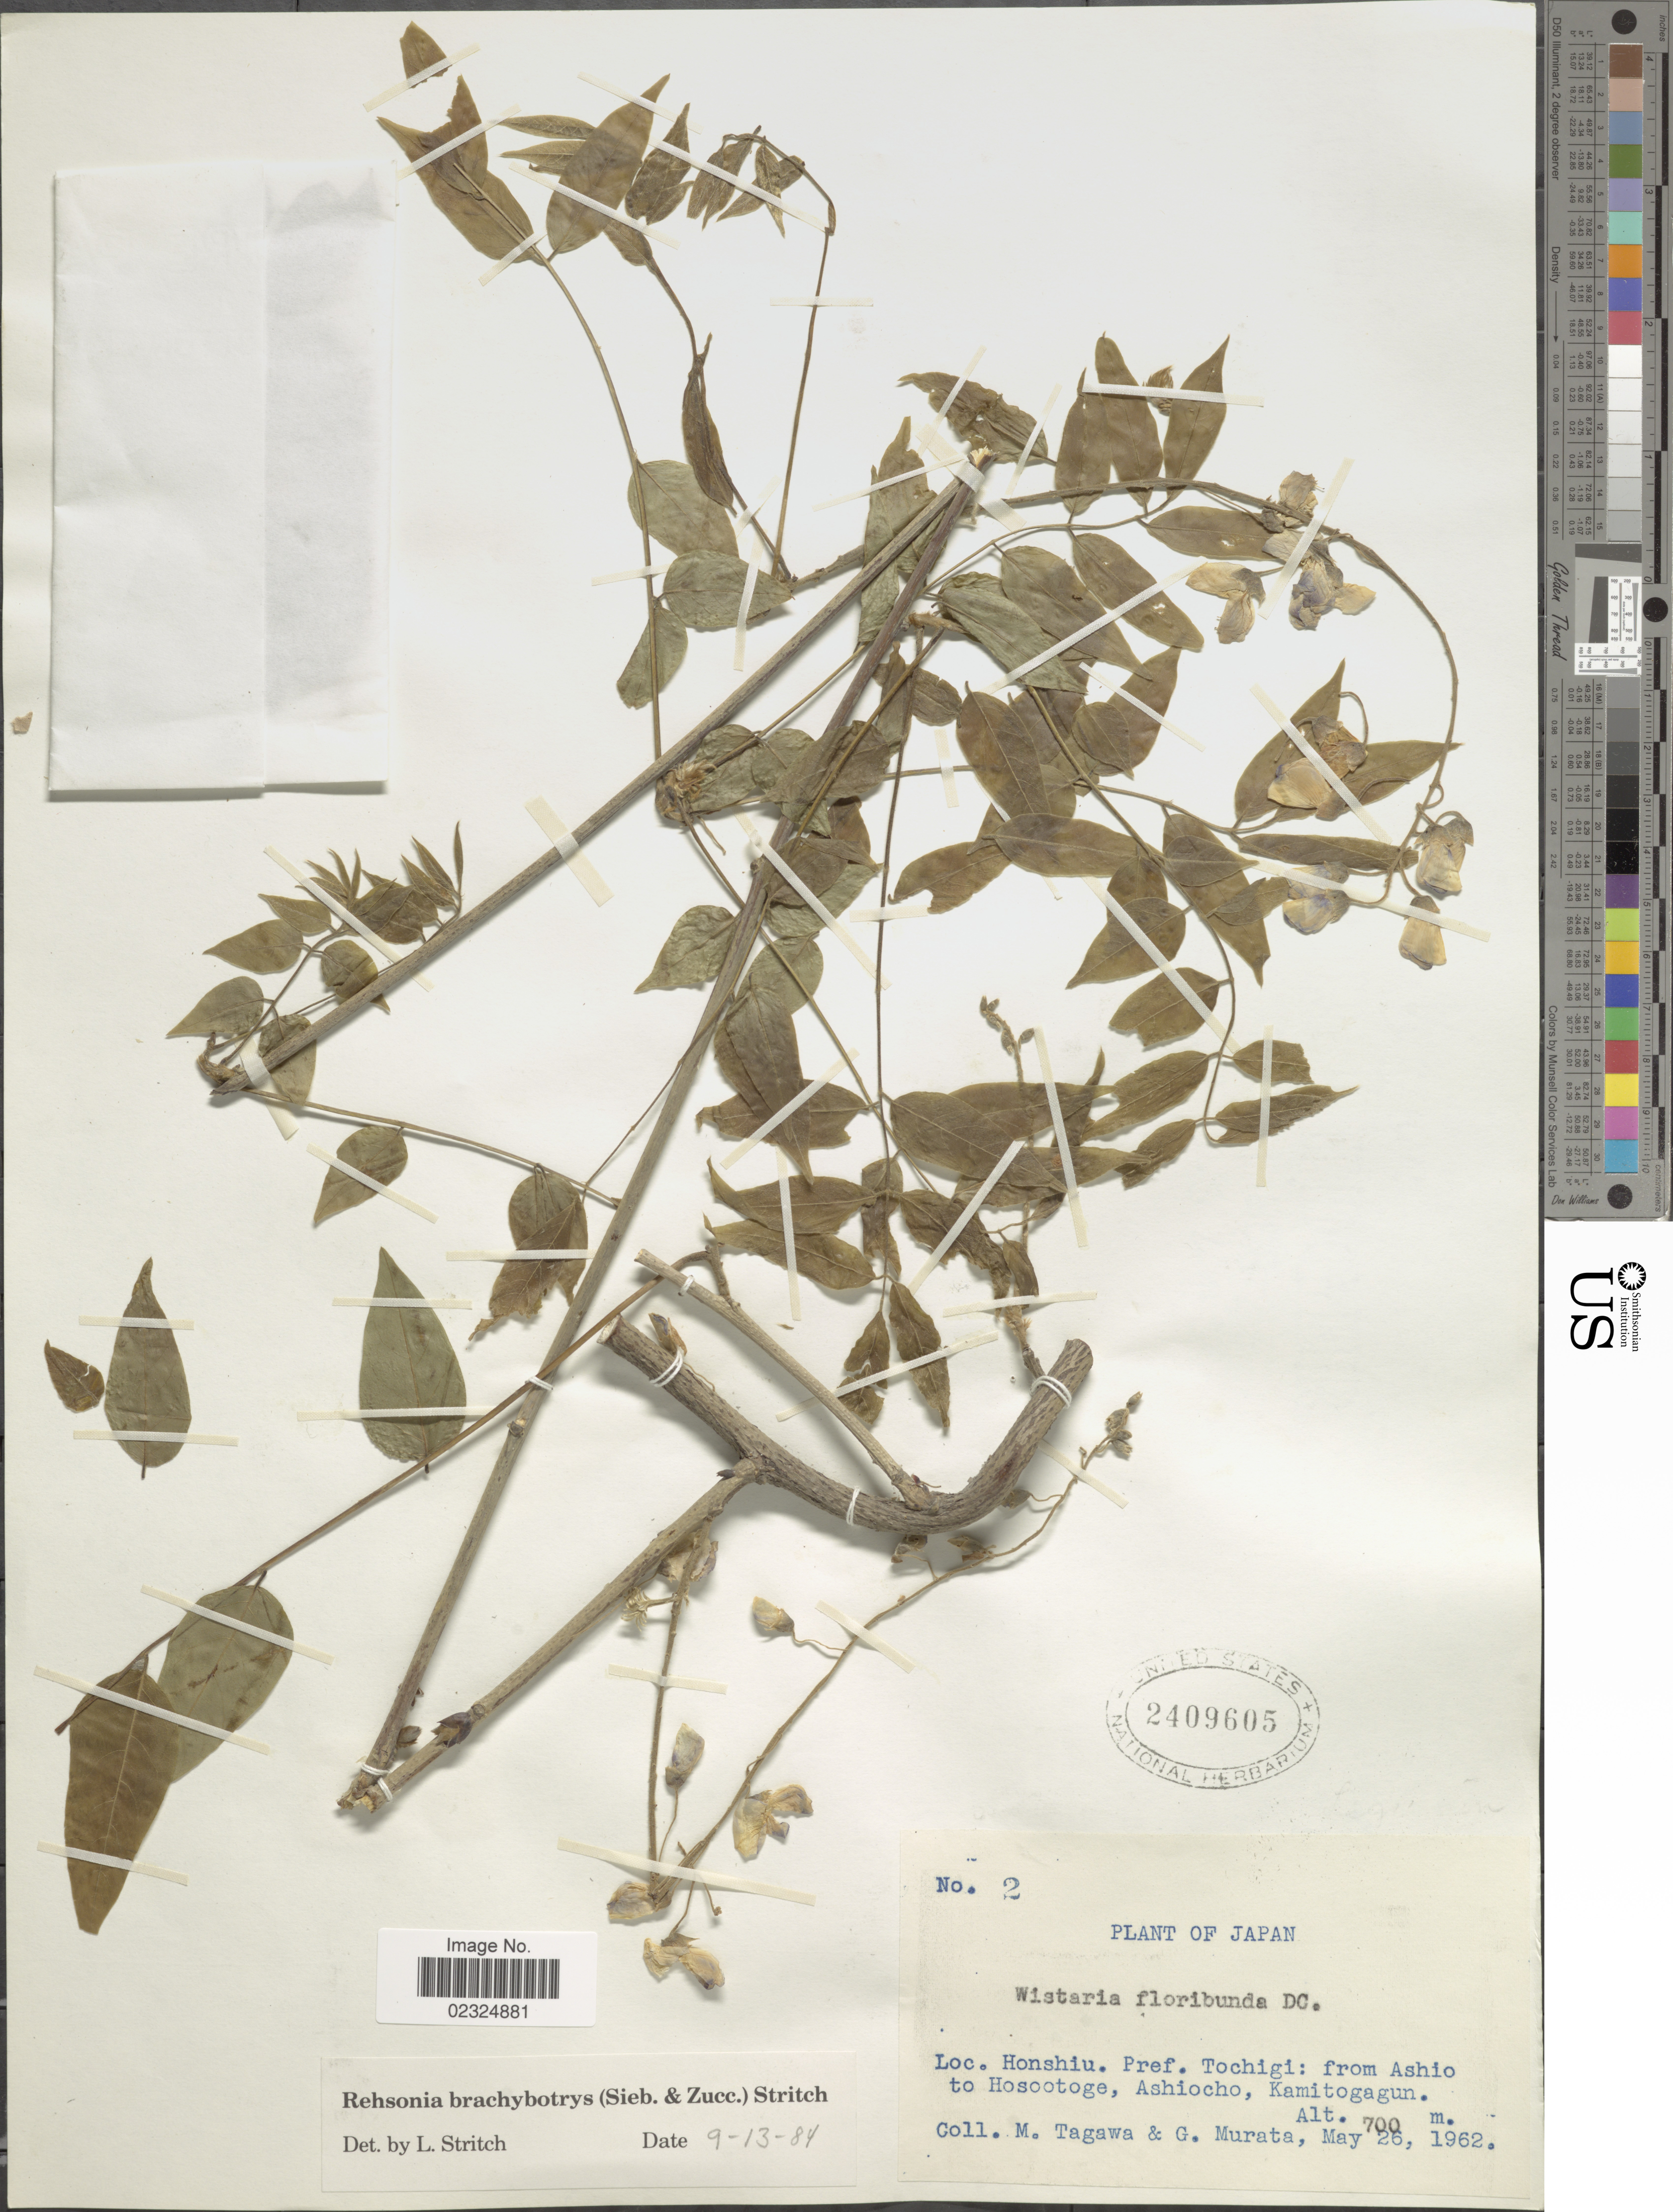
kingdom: Plantae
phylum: Tracheophyta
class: Magnoliopsida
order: Fabales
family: Fabaceae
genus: Wisteria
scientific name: Wisteria brachybotrys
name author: Siebold & Zucc.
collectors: M. Kitagawa & G. Murata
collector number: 2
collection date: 1962-05-26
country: Japan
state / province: Totigi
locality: Honshiu, from Ashio to Hosootoge, Ashiocho, Kamitogagun.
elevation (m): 700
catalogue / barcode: US 2409605